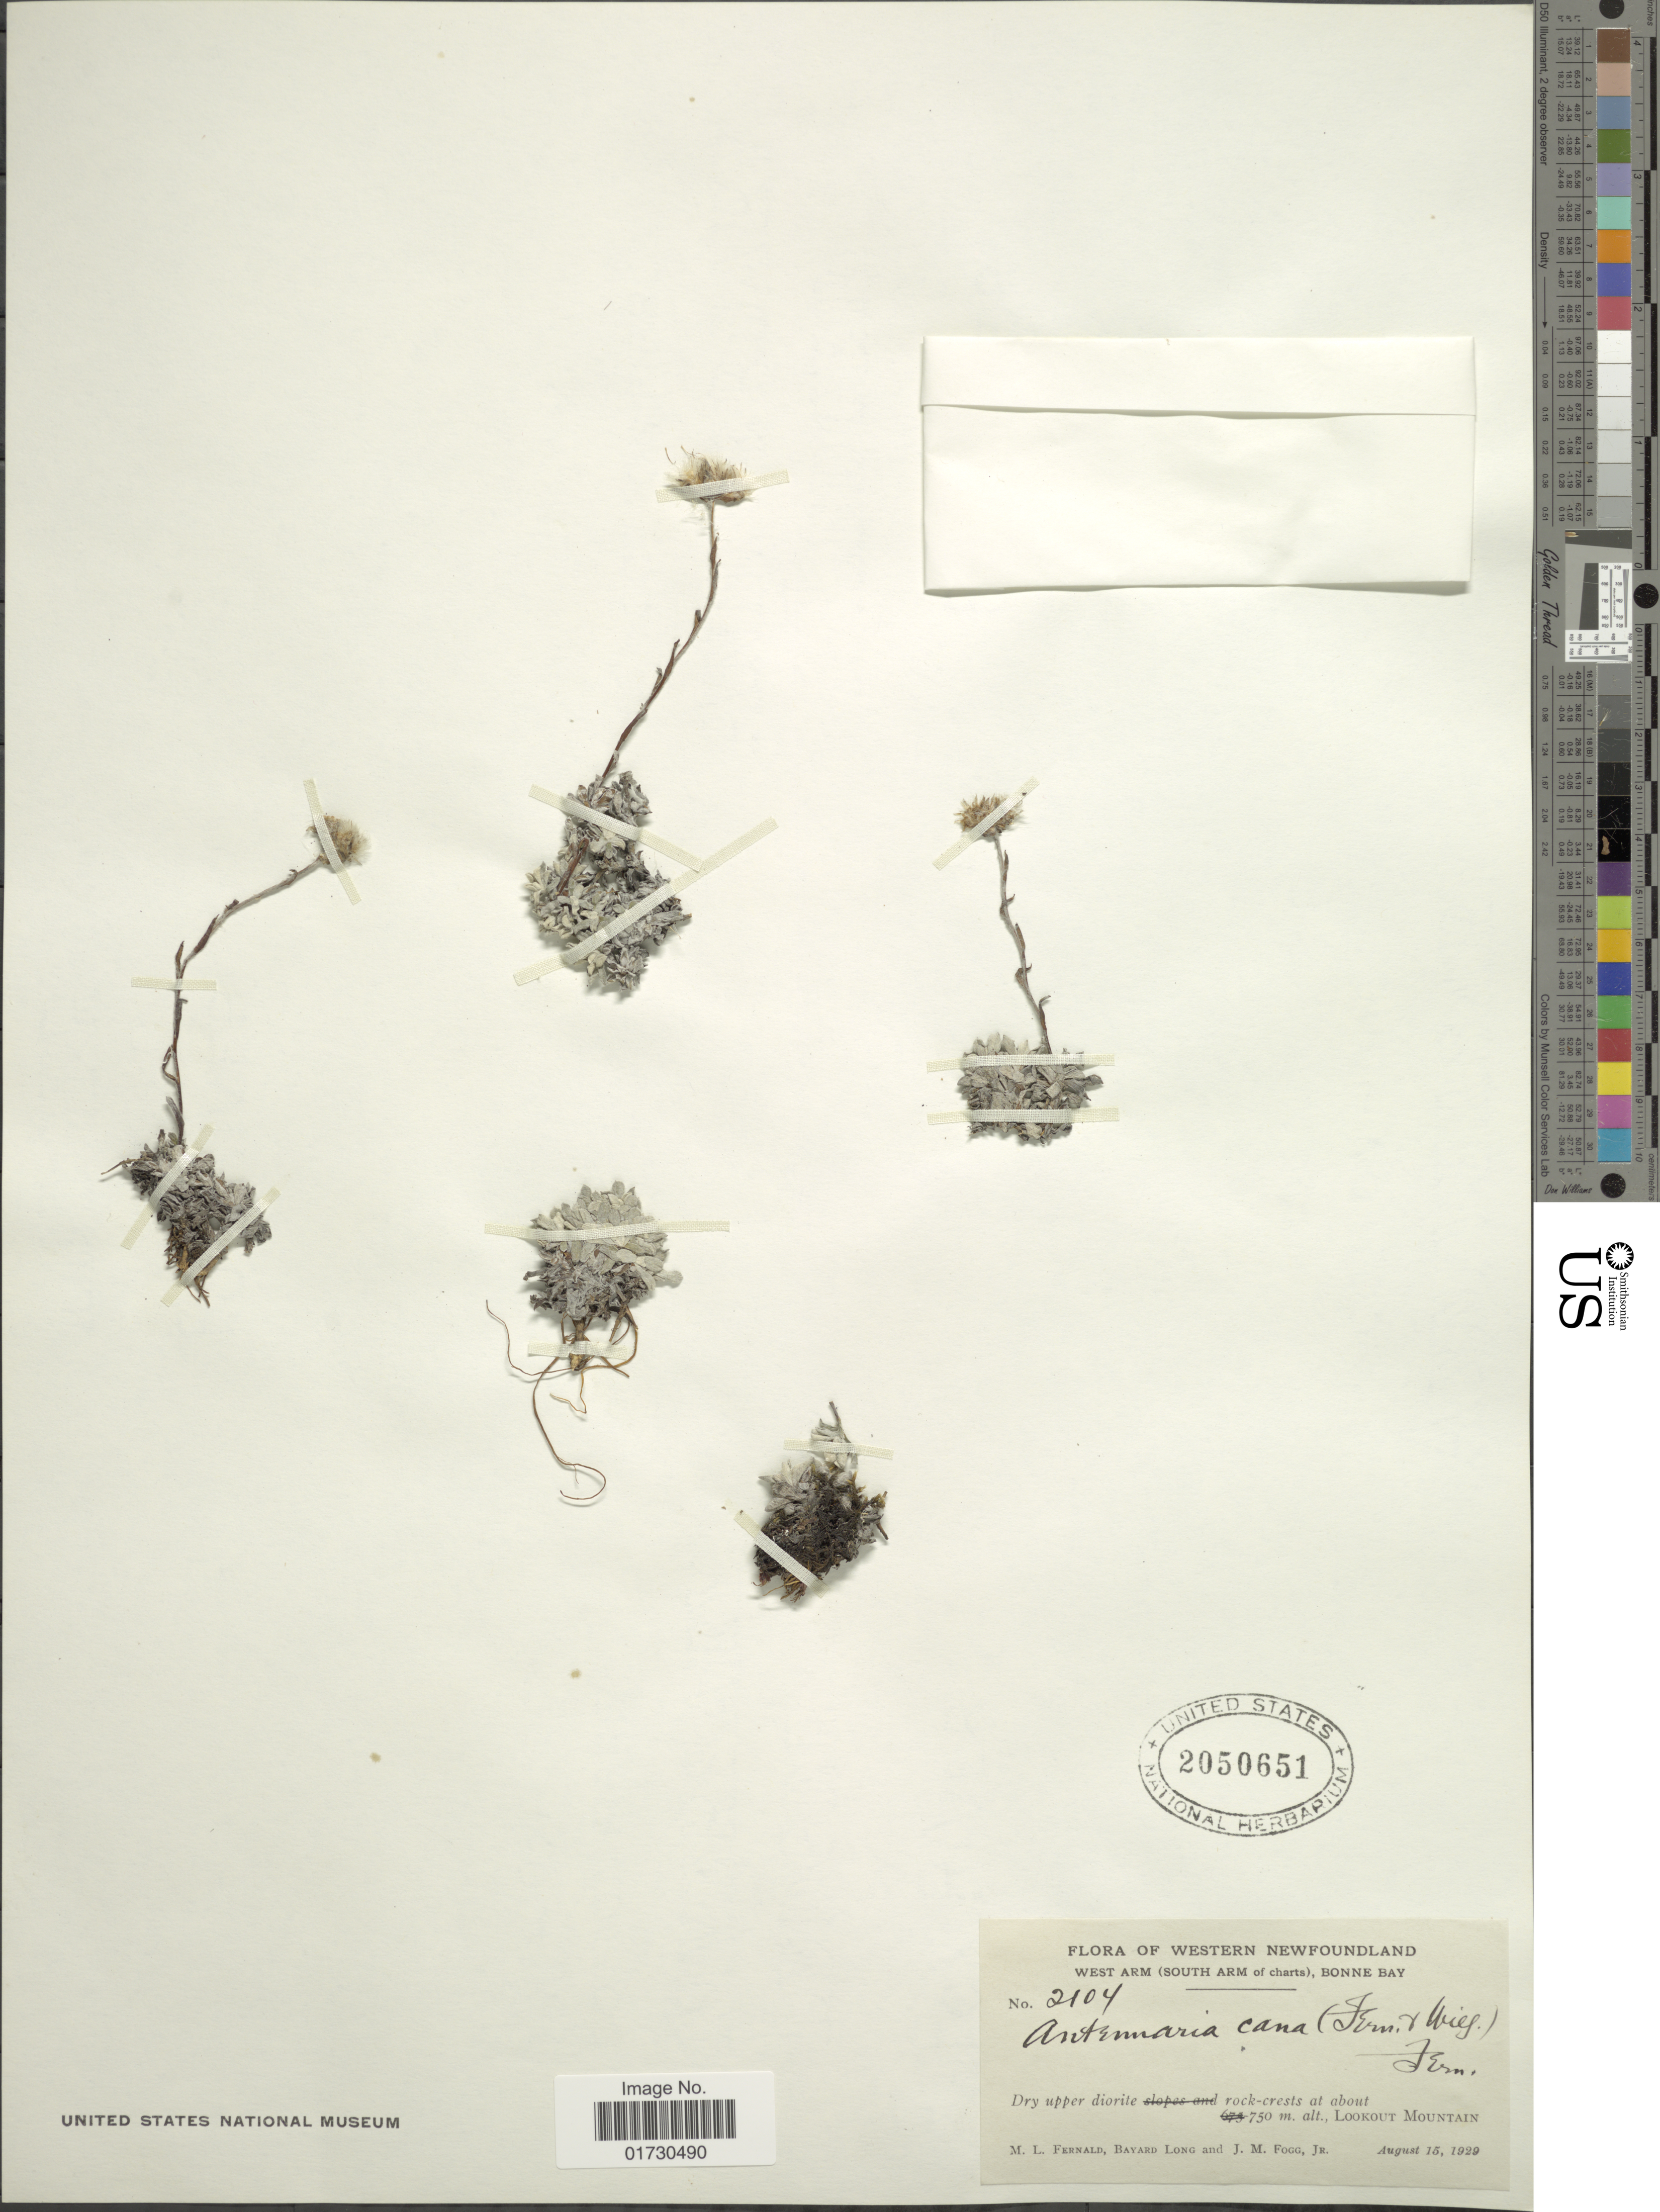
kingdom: Plantae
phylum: Tracheophyta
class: Magnoliopsida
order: Asterales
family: Asteraceae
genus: Antennaria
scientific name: Antennaria cana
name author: (Fernald & Wiegand) Fernald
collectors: M. L. Fernald, B. Long & J. Fogg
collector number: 2104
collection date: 1929-08-15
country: Canada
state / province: Newfoundland and Labrador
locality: Western Newfoundland, West Arm, (South Arm of charts), Bonne Bay, Lookout Mountain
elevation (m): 750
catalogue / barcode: US 2050651